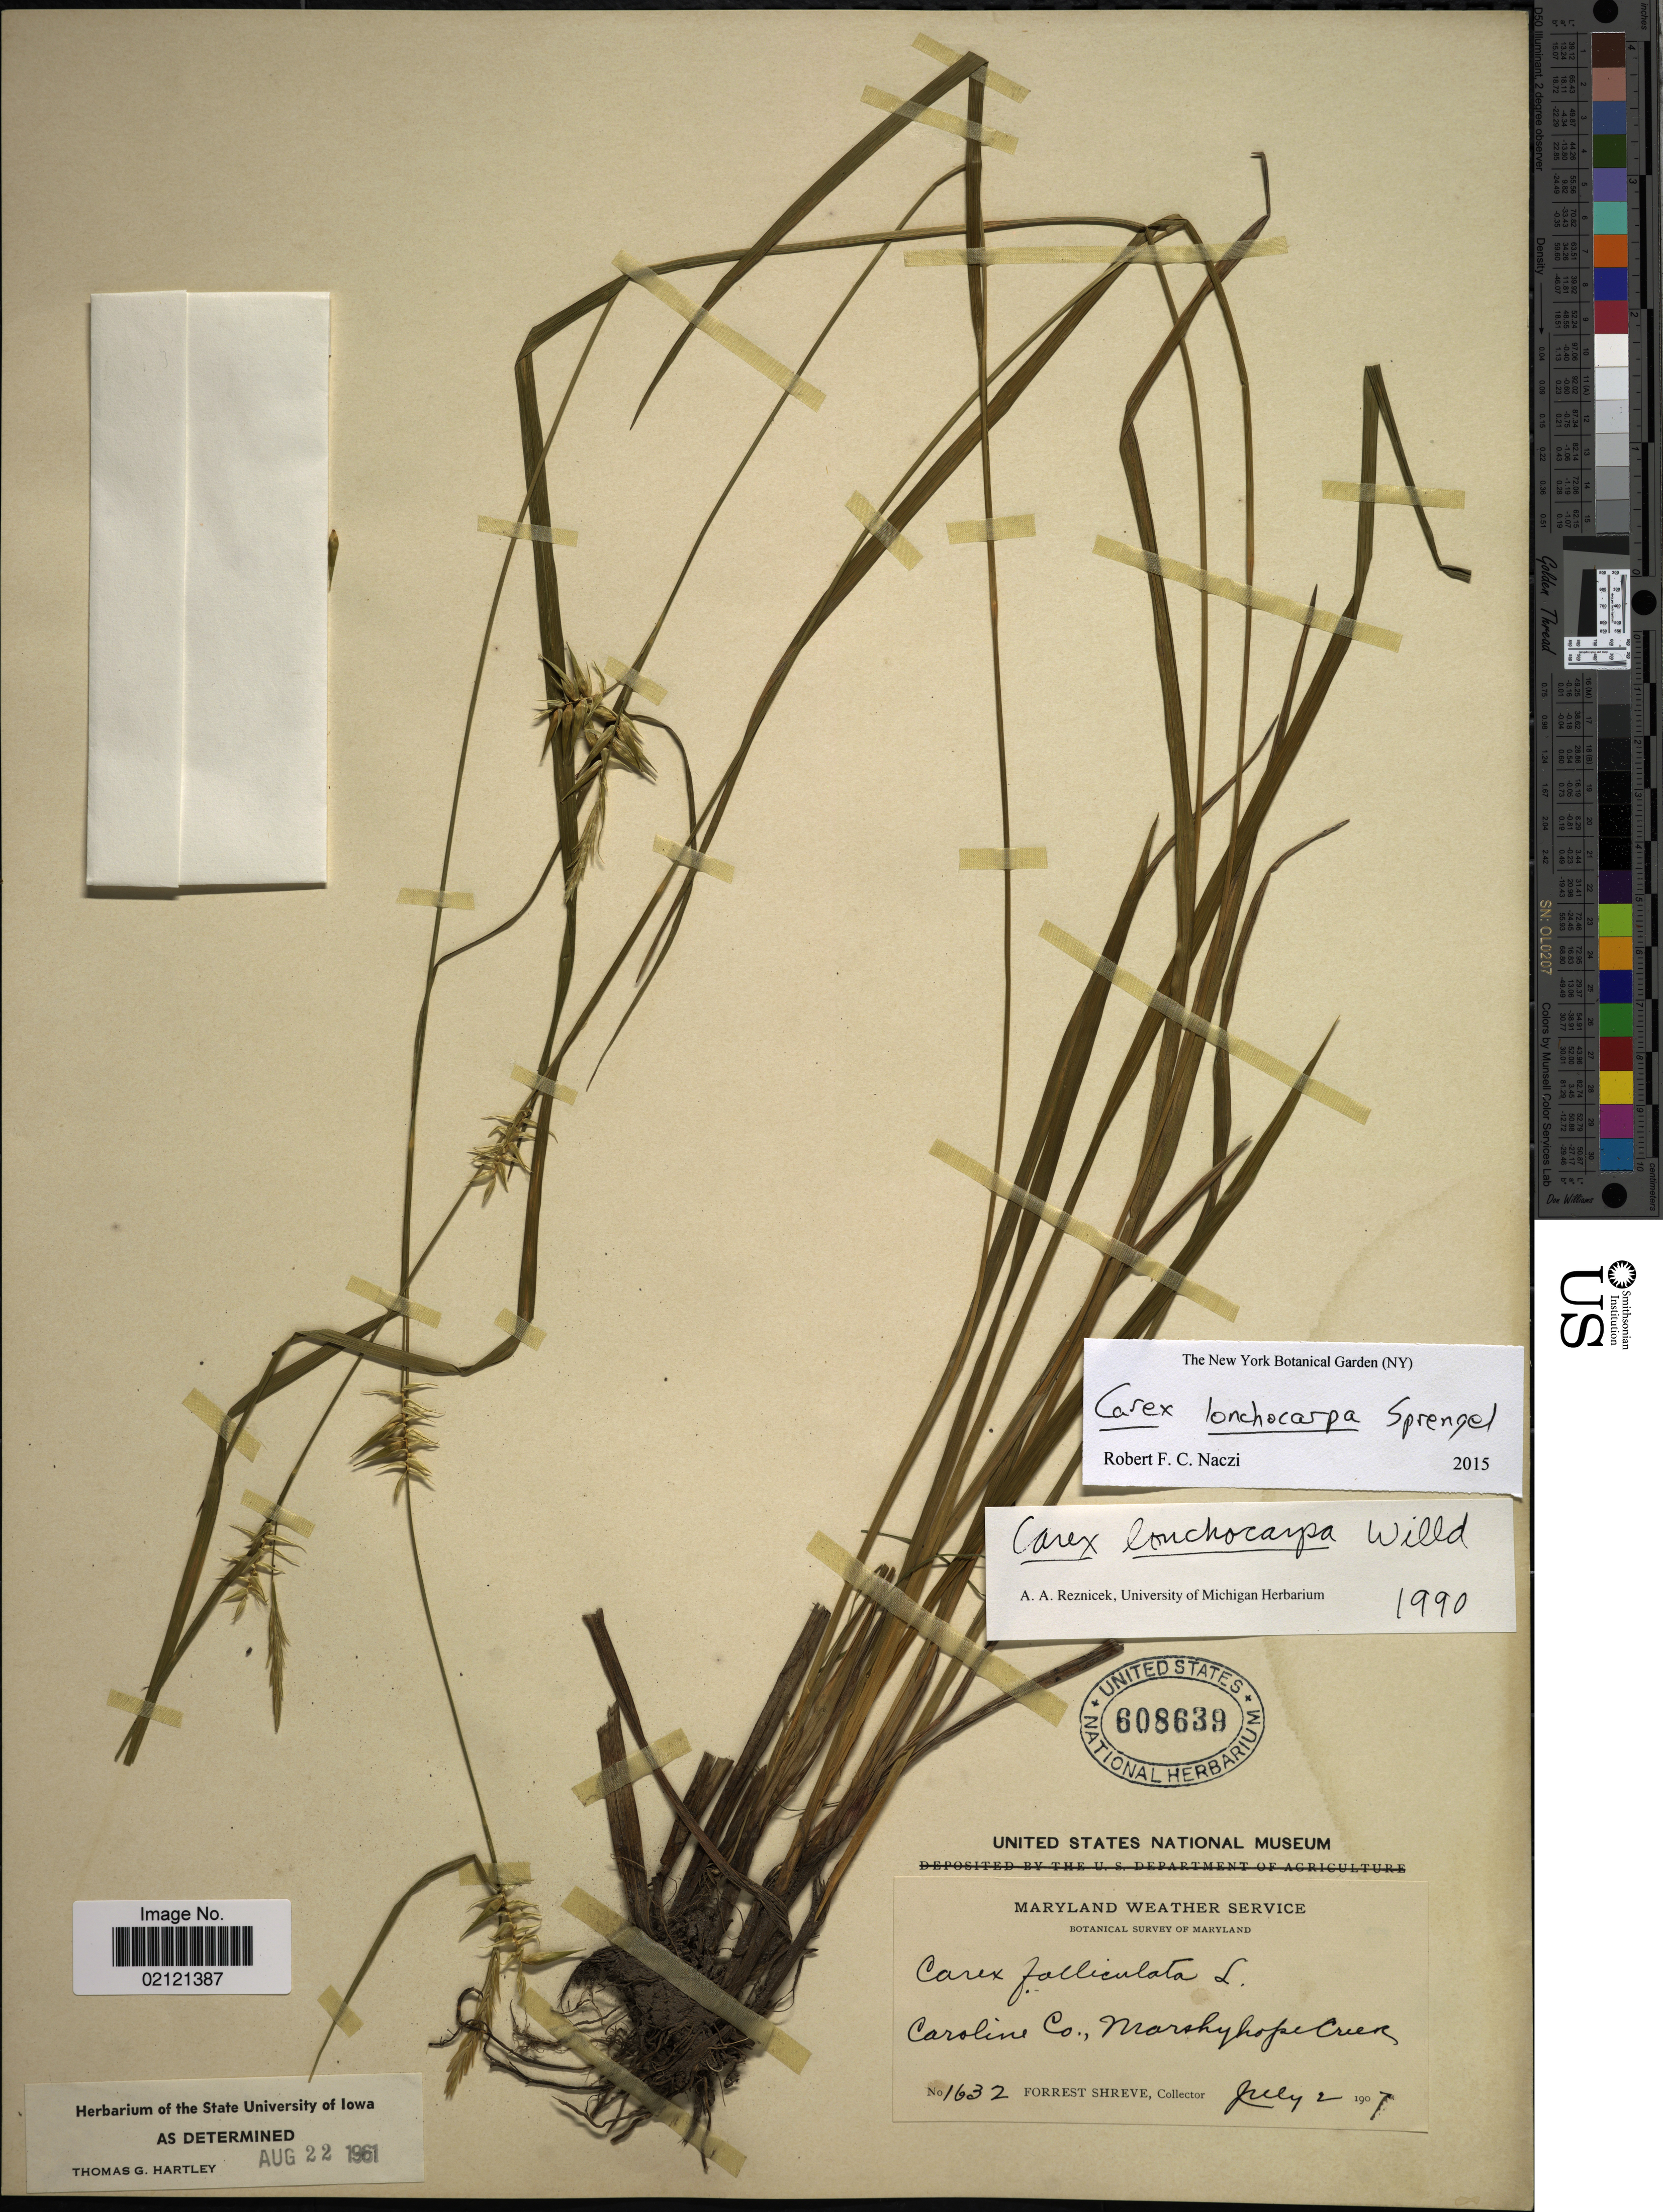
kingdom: Plantae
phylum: Tracheophyta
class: Liliopsida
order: Poales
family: Cyperaceae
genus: Carex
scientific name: Carex lonchocarpa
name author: Willd. ex Spreng.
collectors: F. Shreve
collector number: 1632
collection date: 1907-07-02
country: United States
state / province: Maryland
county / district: Caroline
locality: Caroline Co.: Marshyhope Creek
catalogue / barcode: US 608639